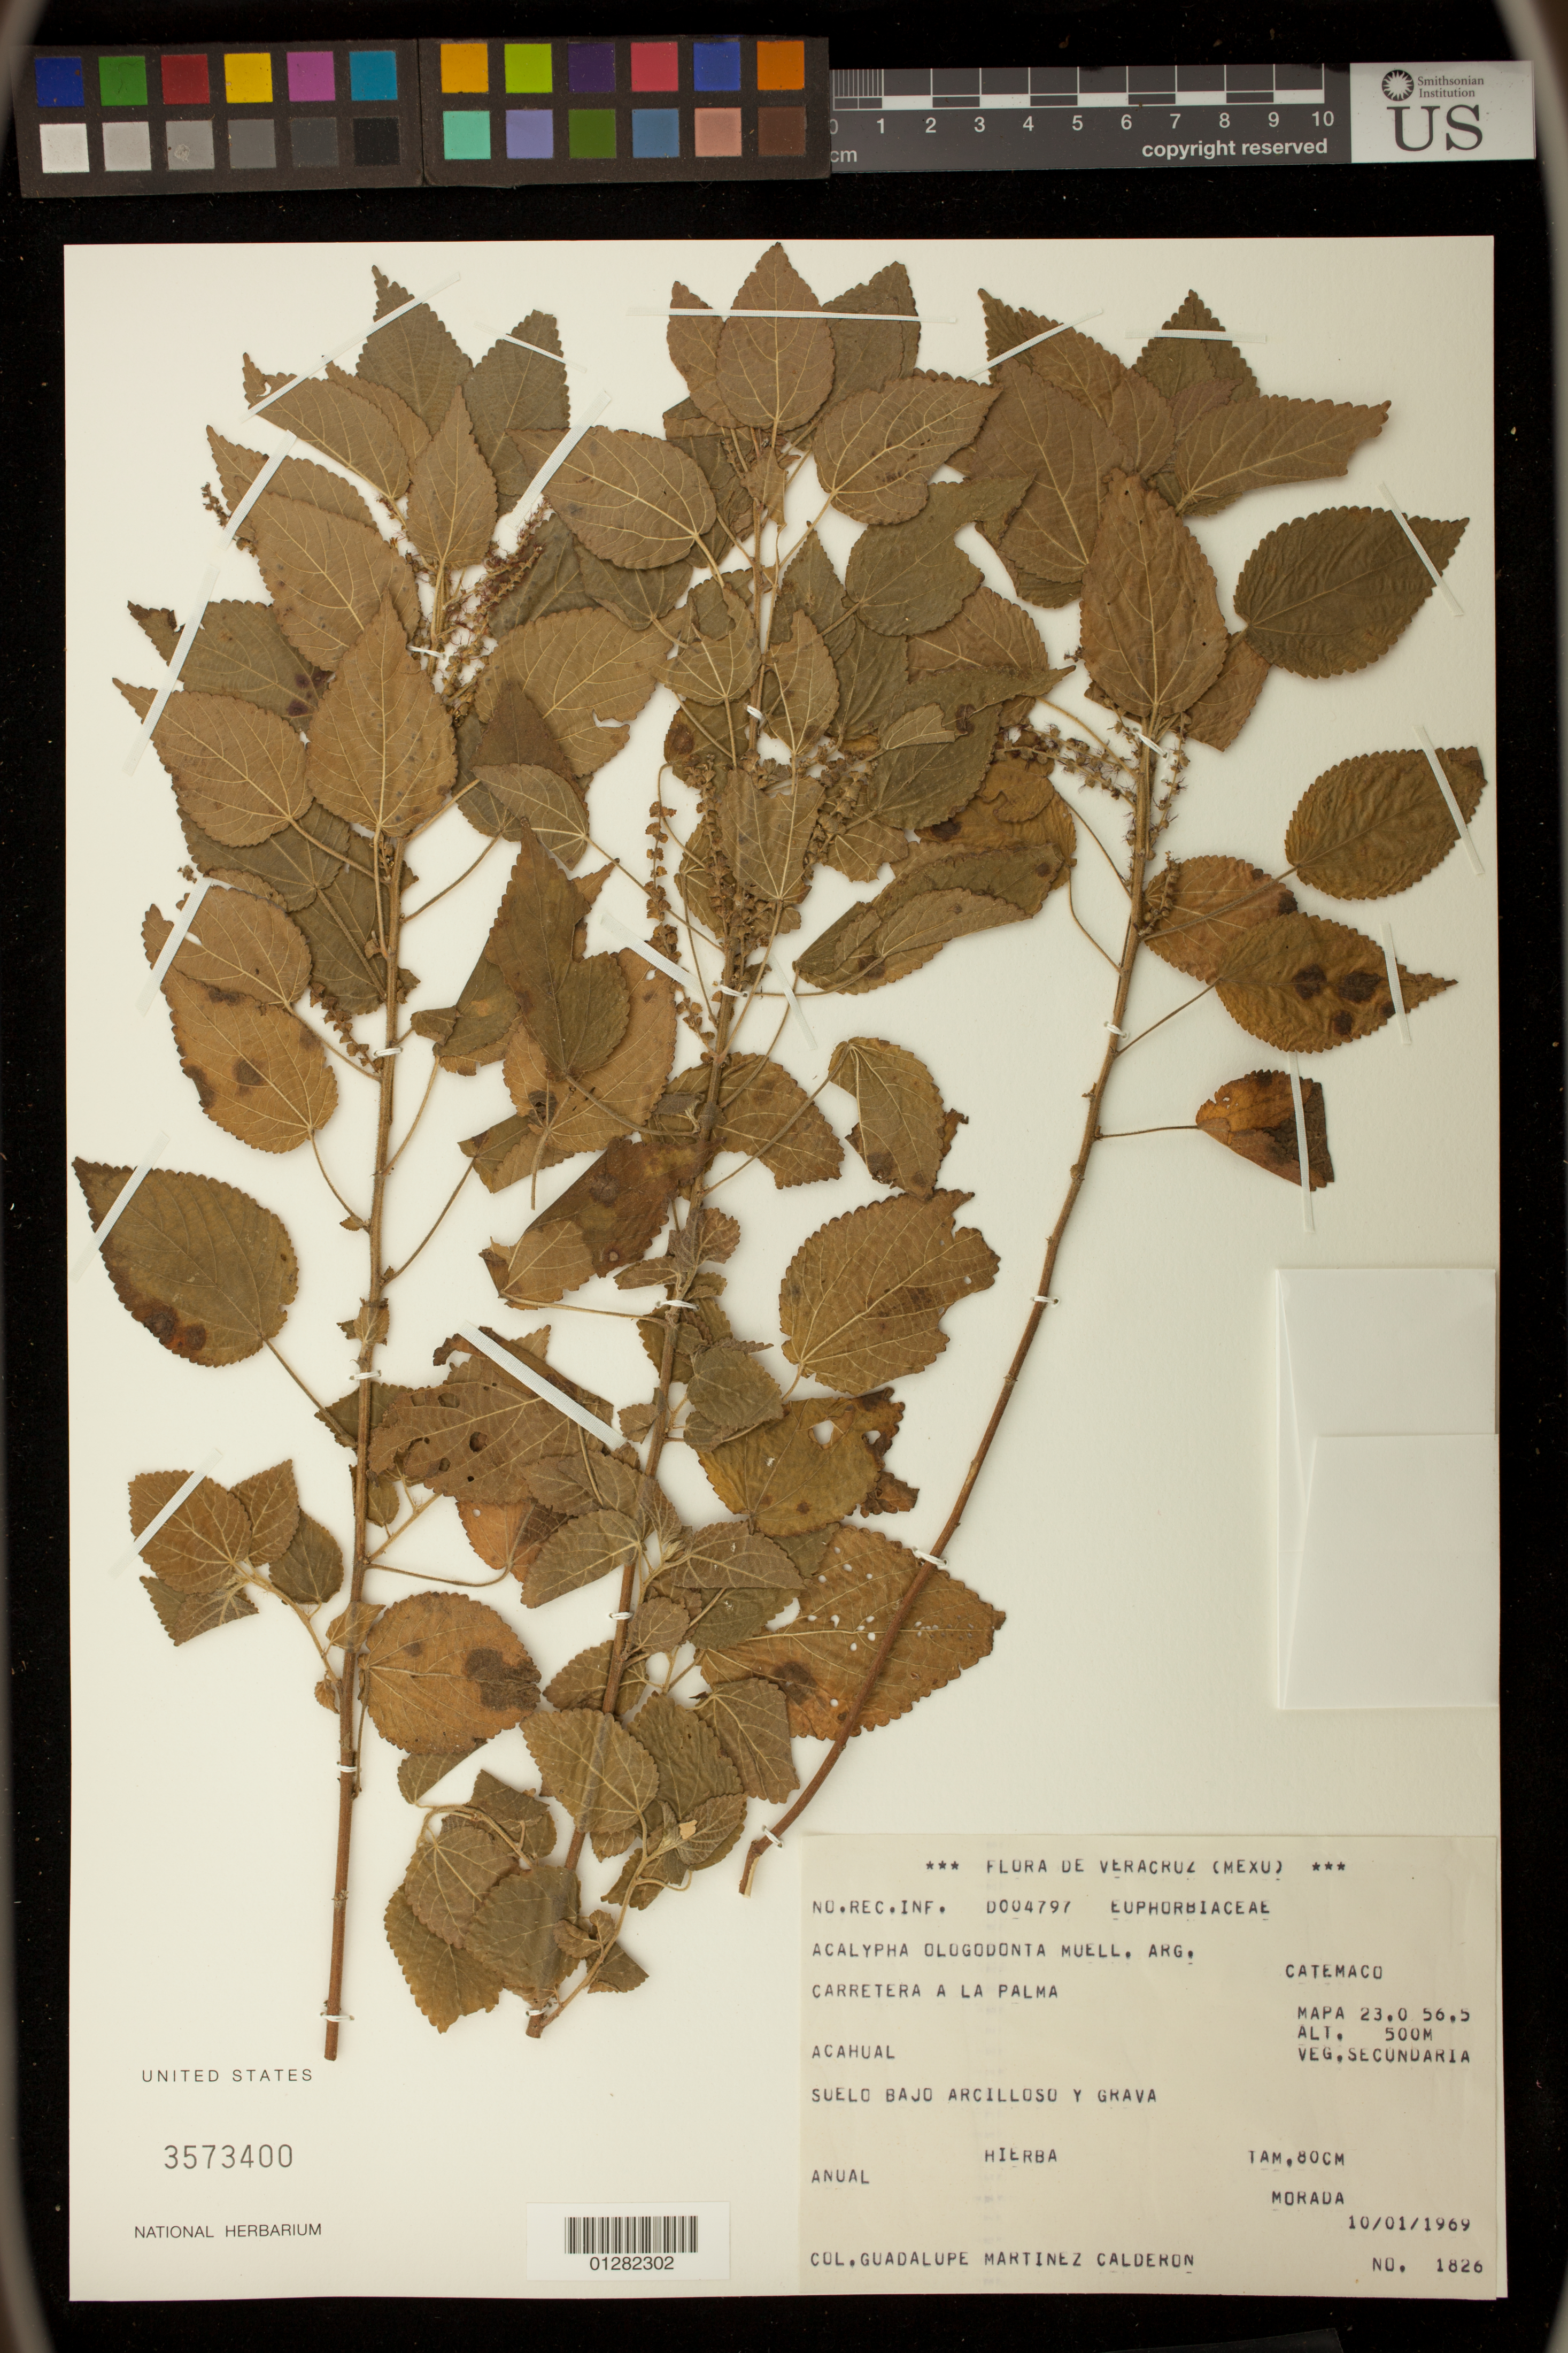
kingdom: Plantae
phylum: Tracheophyta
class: Magnoliopsida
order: Malpighiales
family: Euphorbiaceae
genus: Acalypha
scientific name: Acalypha oligodonta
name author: Müll. Arg.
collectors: B. P. Reko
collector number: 1826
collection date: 1969-01-10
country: Mexico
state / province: Veracruz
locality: Catemaco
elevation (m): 500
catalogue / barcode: US 3573400